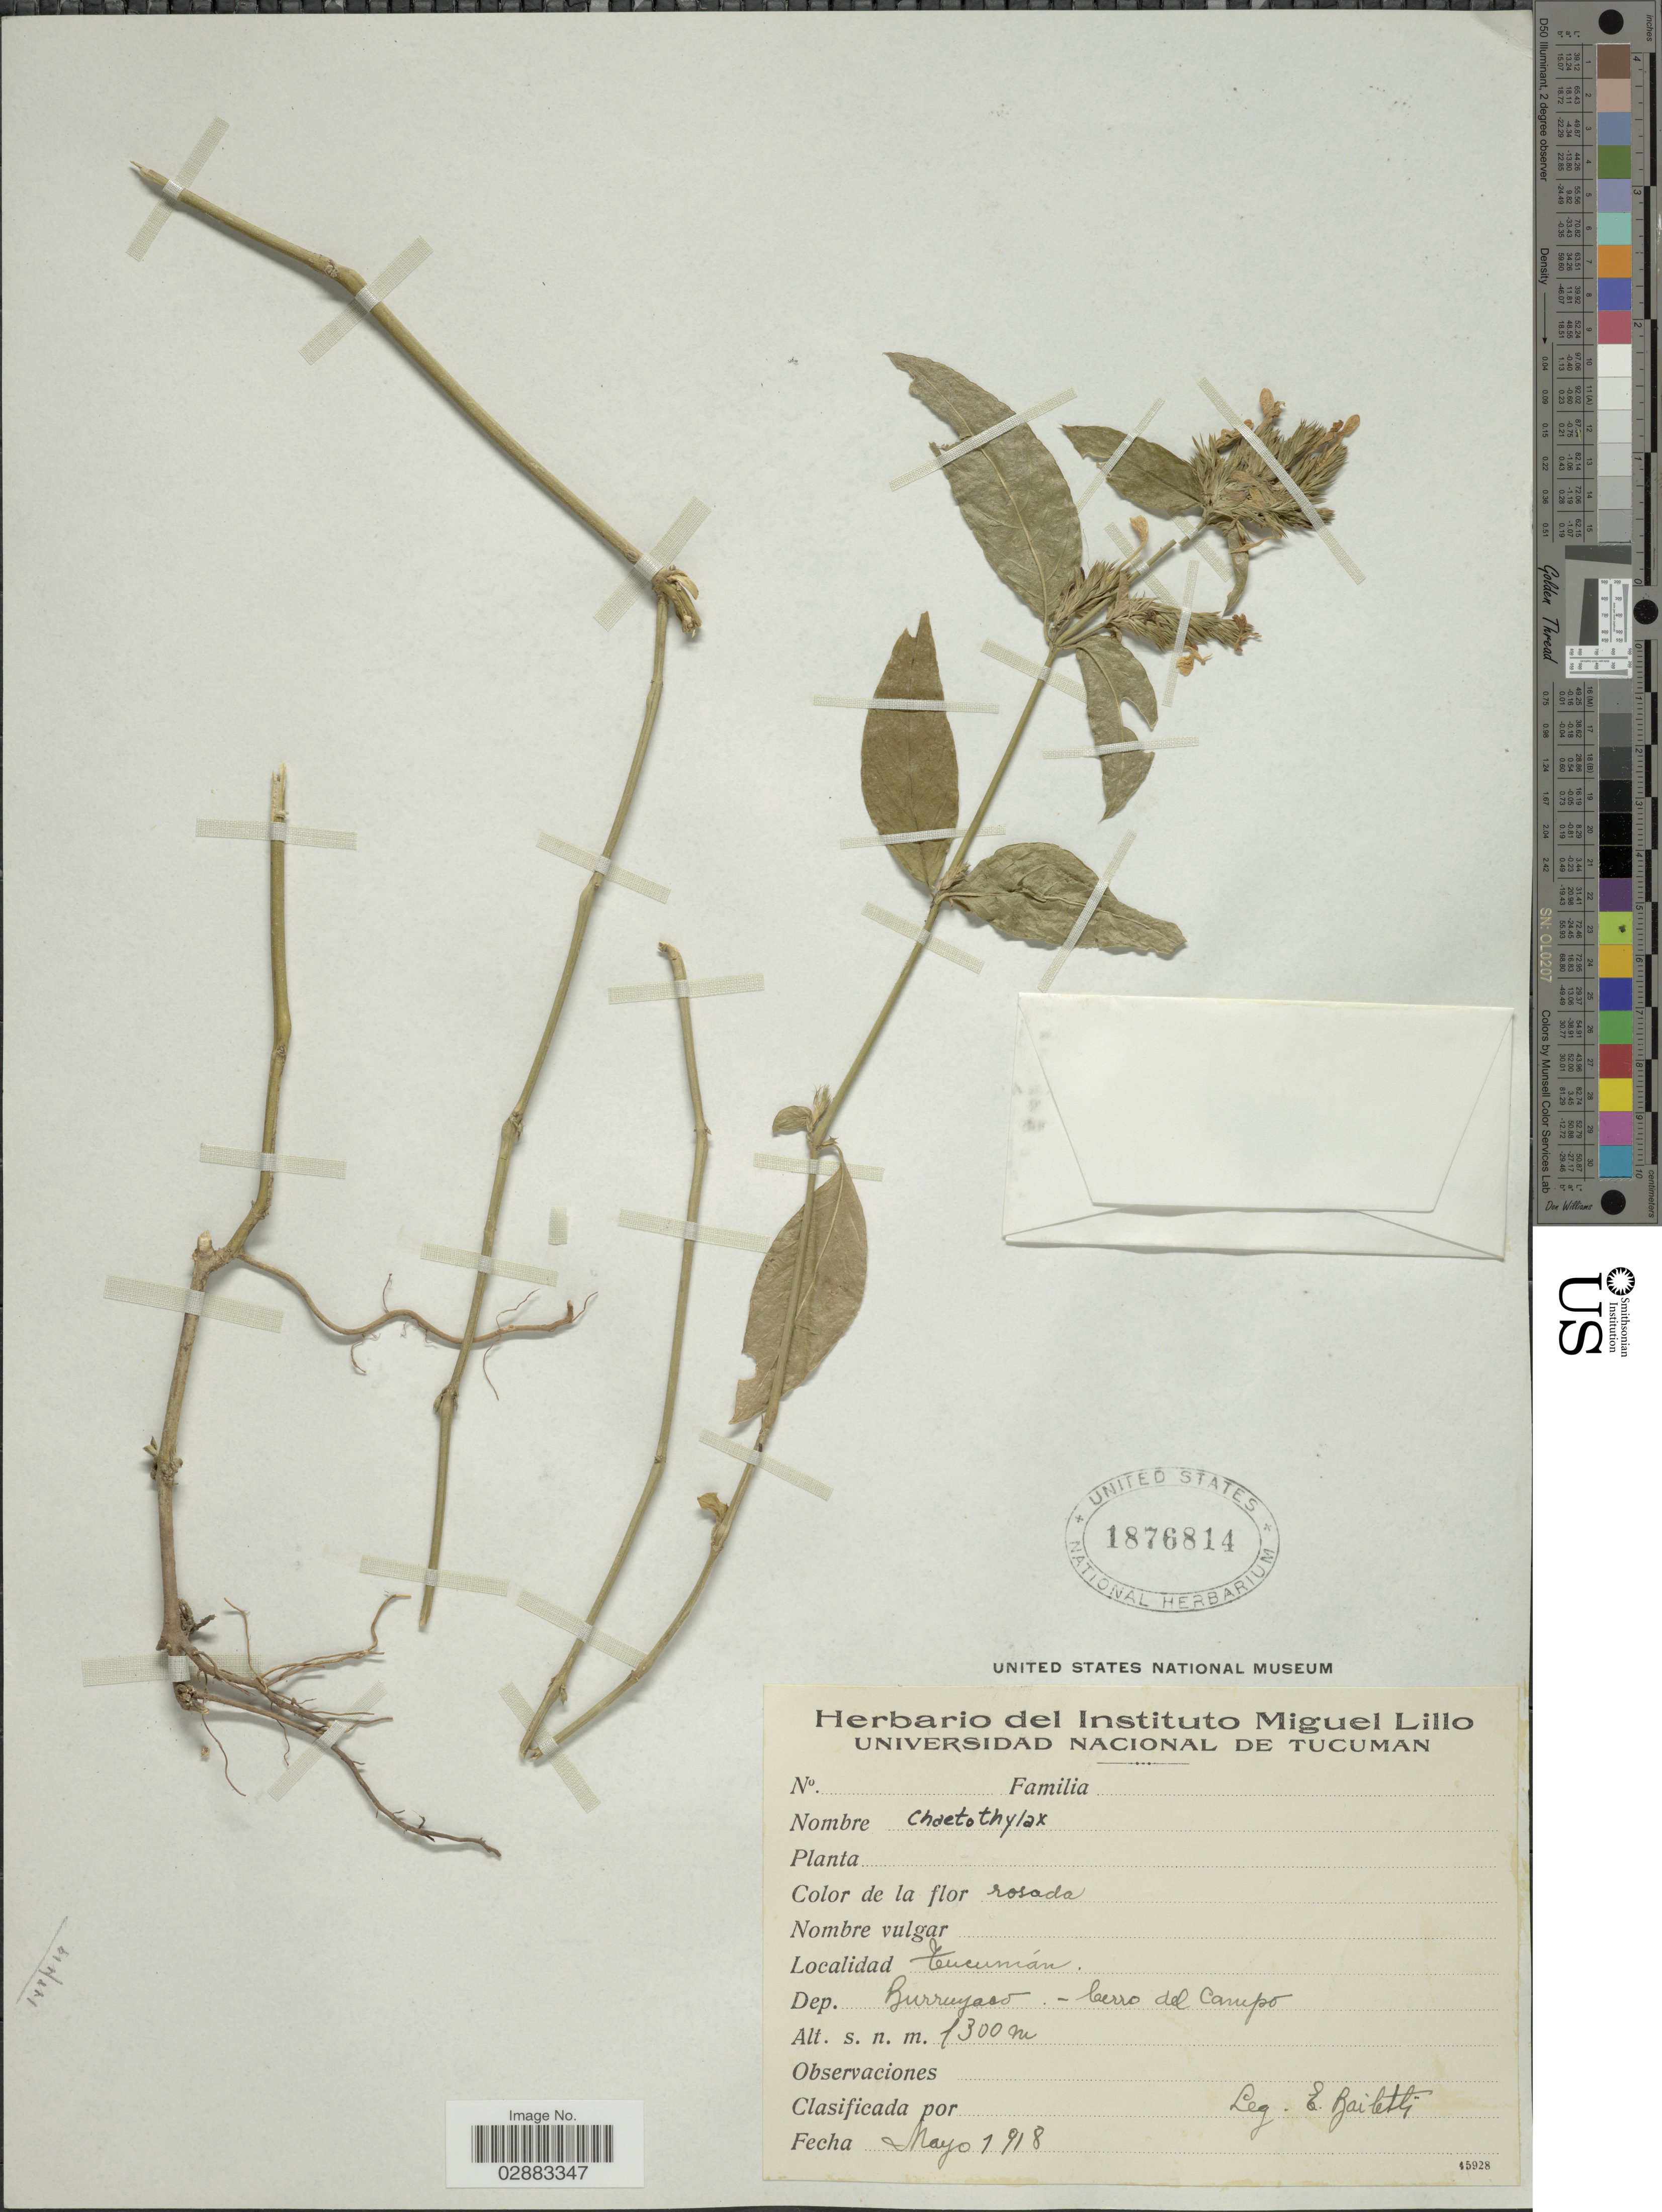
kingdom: Plantae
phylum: Tracheophyta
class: Magnoliopsida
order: Lamiales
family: Acanthaceae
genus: Justicia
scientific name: Justicia goudotii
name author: V.A.W. Graham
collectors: E. Bailetti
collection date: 1918-05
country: Argentina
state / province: Tucuman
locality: Tucumán. Dep. Burruyaco - Cerro del Campo.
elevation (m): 1300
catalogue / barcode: US 1876814